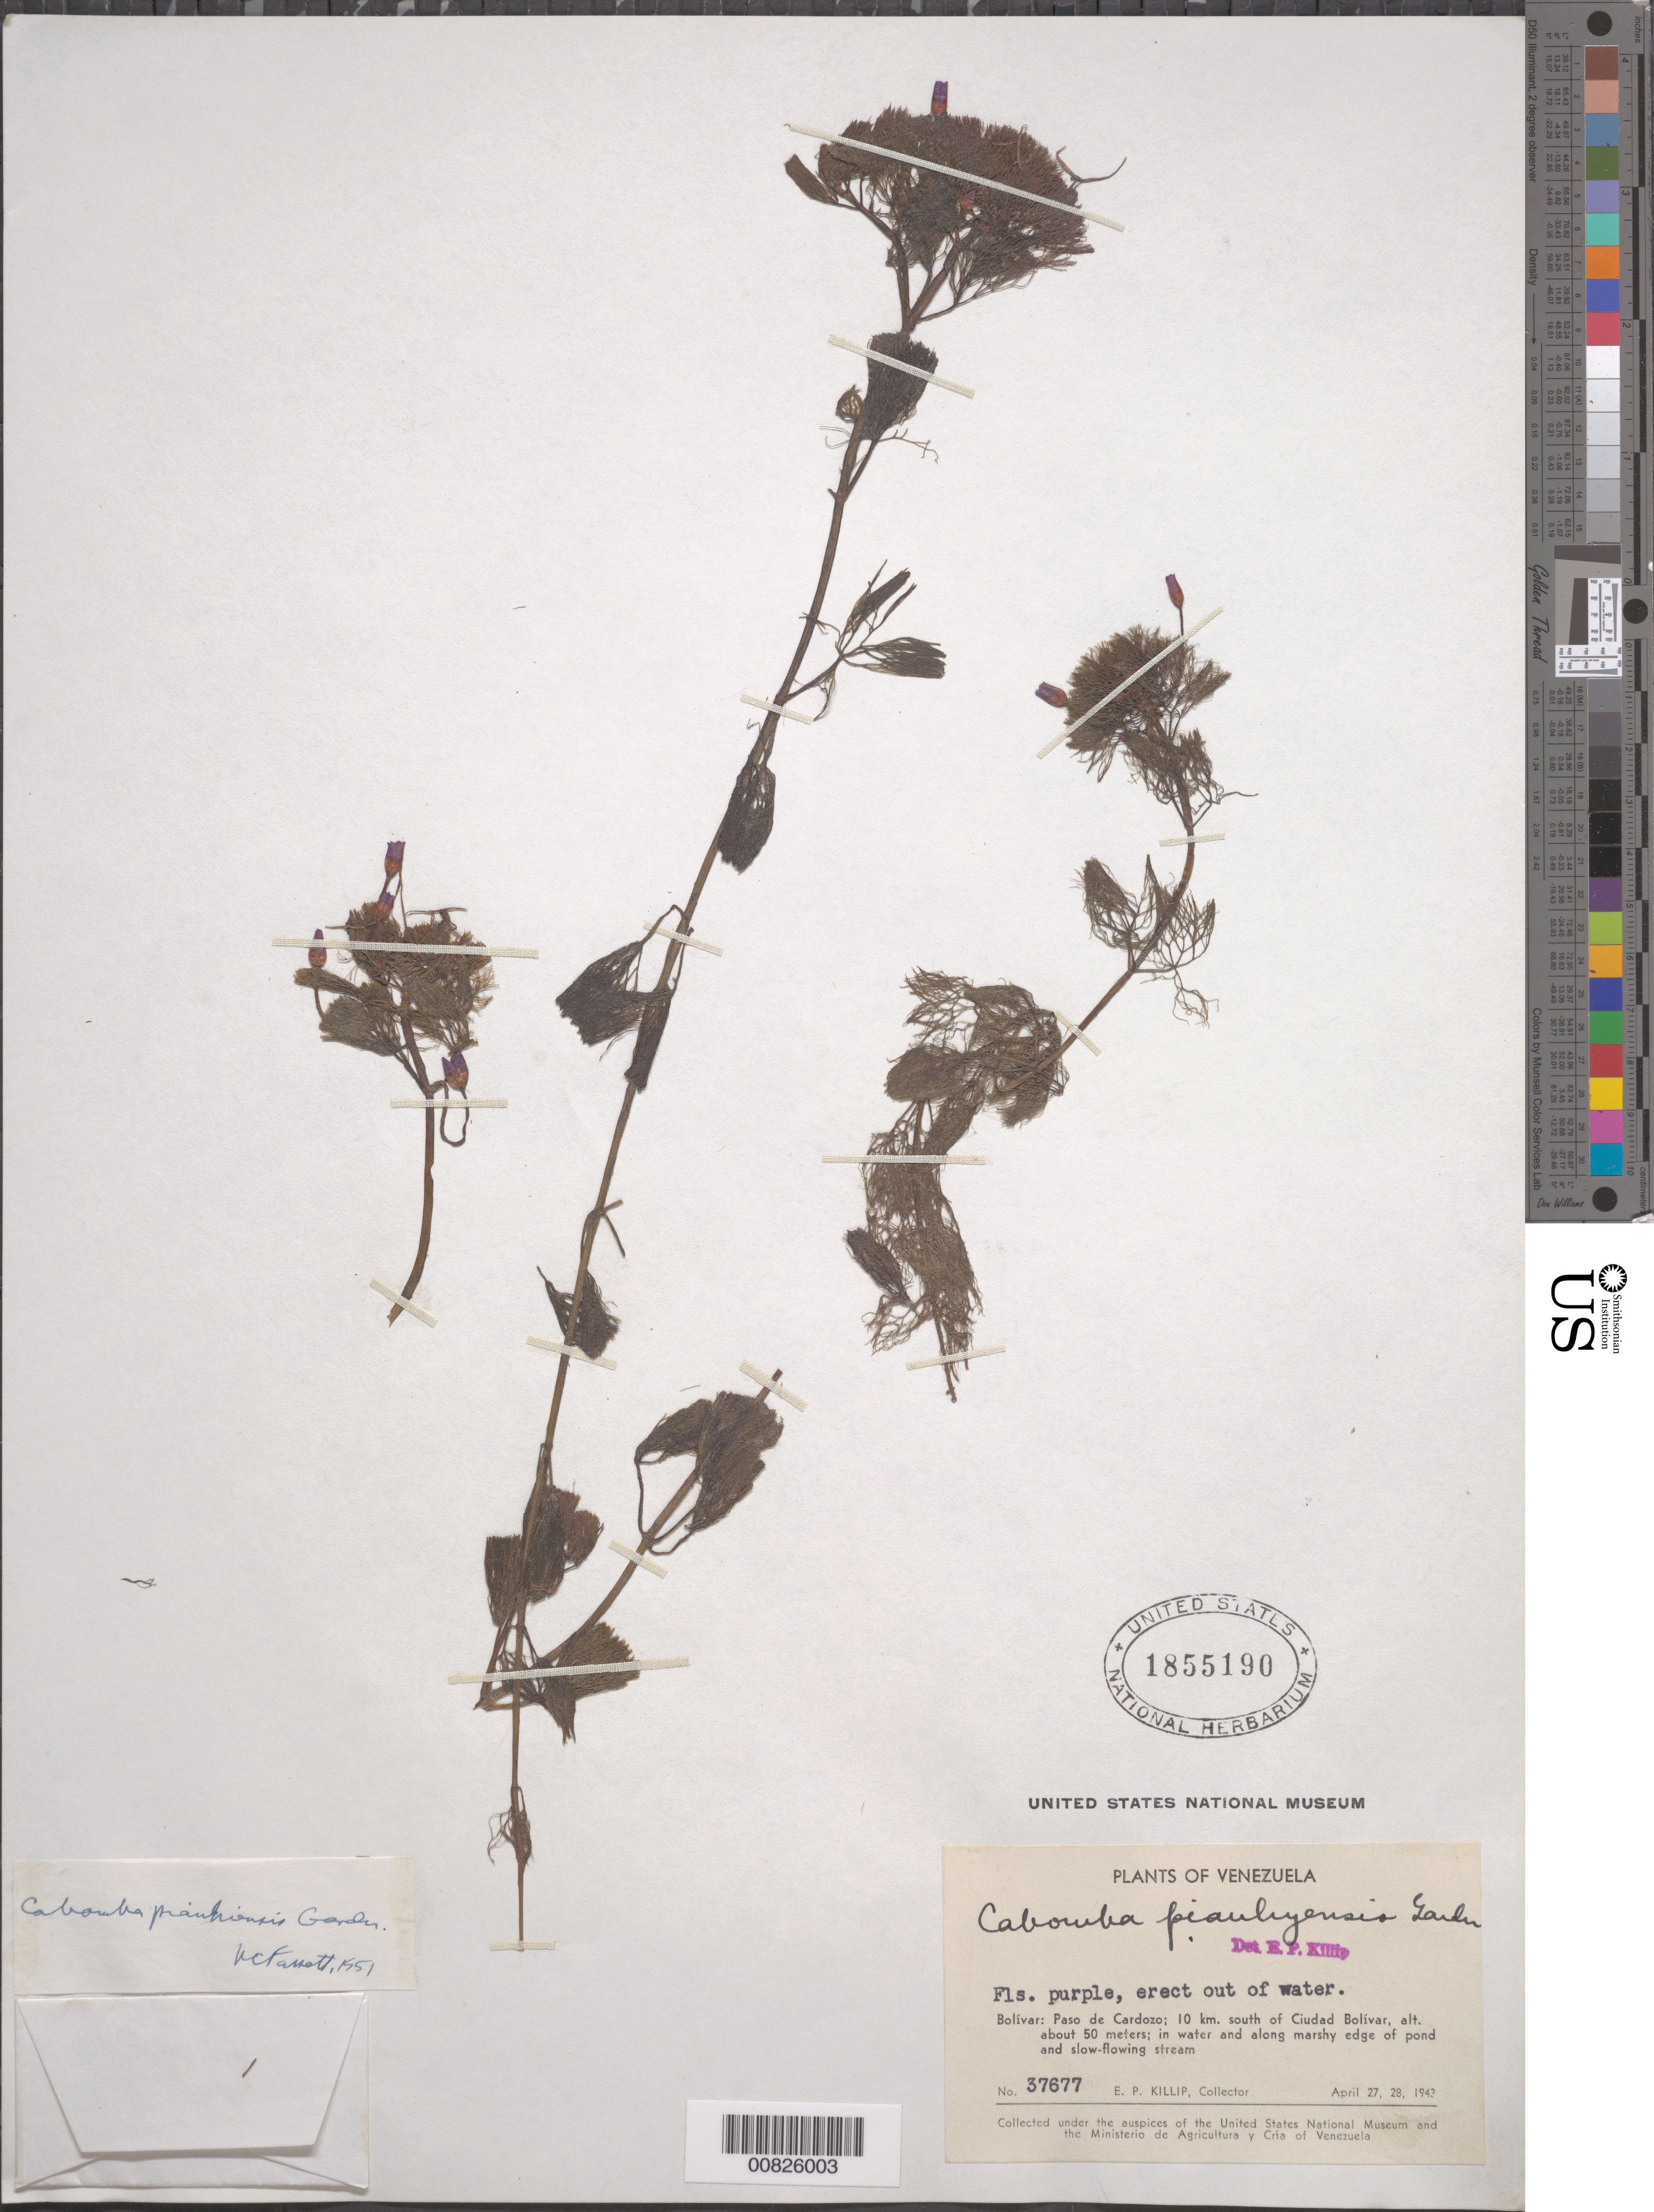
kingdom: Plantae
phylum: Tracheophyta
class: Magnoliopsida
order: Nymphaeales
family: Cabombaceae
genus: Cabomba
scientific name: Cabomba piauhyensis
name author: Gardner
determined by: Fassett, N. C.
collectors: E. P. Killip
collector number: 37677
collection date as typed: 27-Apr-43 to 28-Apr-43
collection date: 1943-04-27/1943-04-28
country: Venezuela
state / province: Bolívar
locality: Paso de Cardozo; 10 km south of Ciudad Bolívar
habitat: In water and along marshy edge of pond and slow-flowing stream.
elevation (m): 50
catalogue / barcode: US 1855190